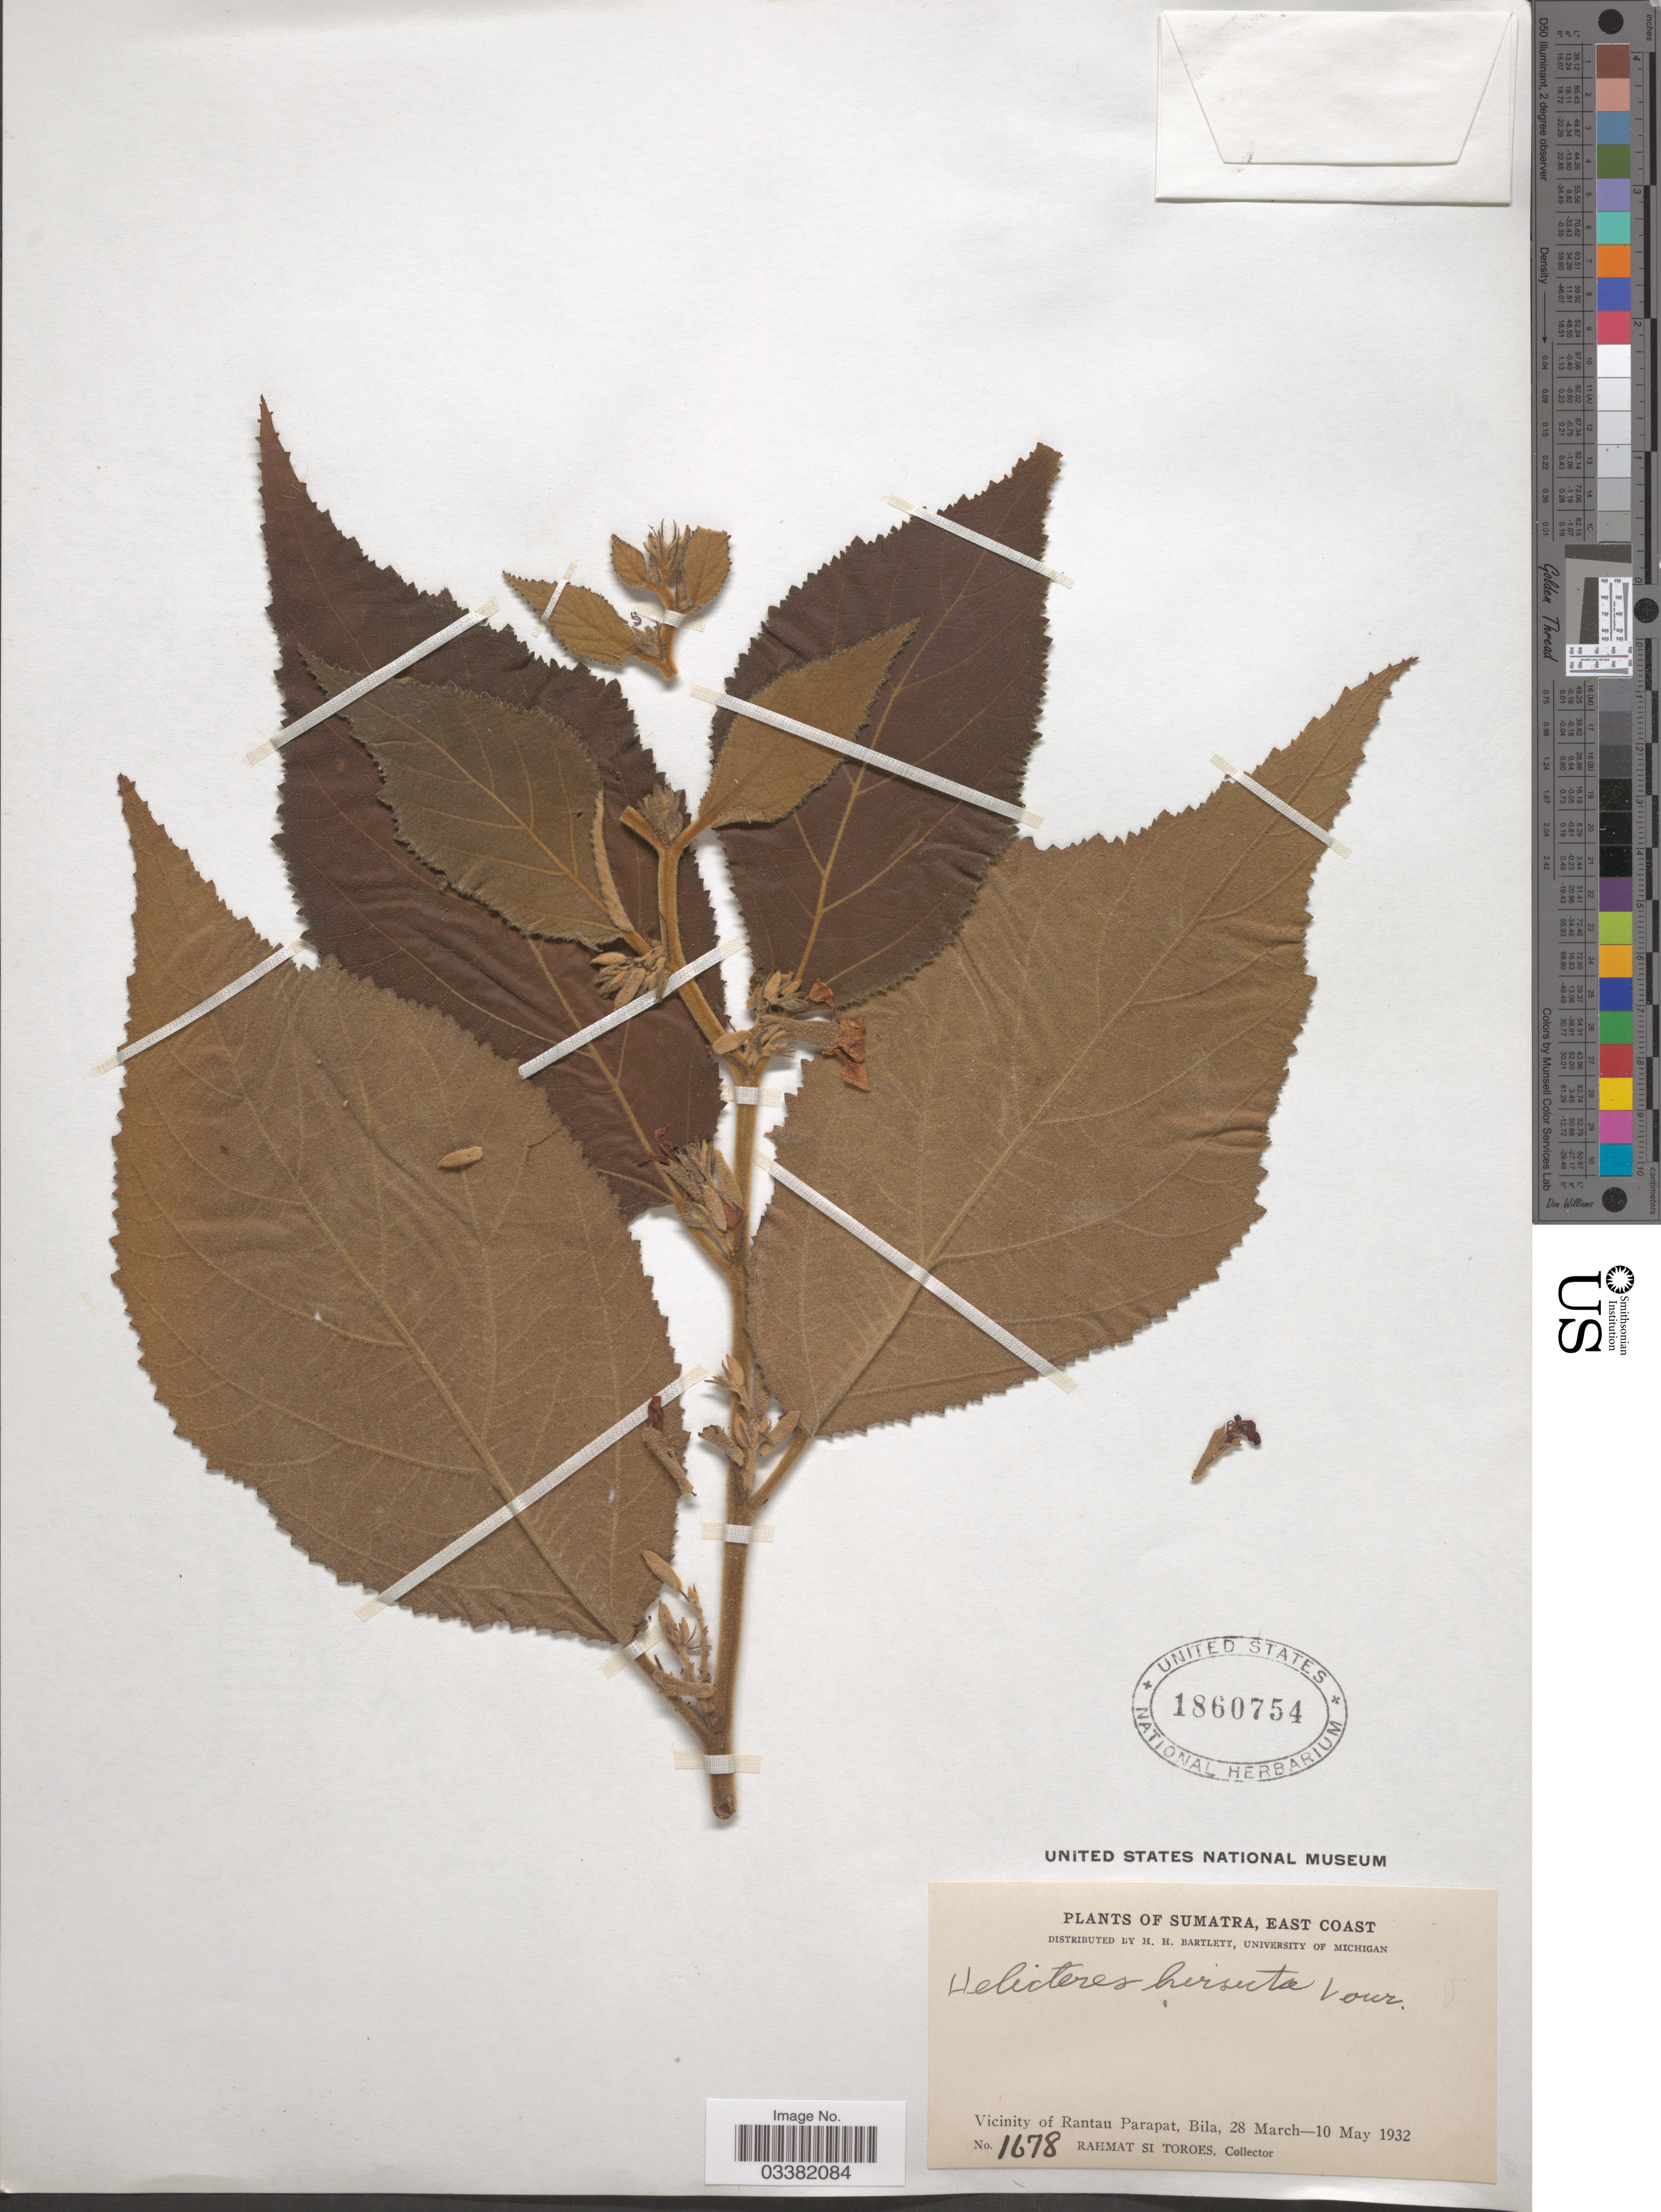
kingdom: Plantae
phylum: Tracheophyta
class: Magnoliopsida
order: Malvales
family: Malvaceae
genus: Helicteres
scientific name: Helicteres hirsuta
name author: Lour.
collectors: Rahmat Si Boeea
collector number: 1678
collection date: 1932-03-28/1932-05-10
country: Indonesia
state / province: Sumatra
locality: East Coast. Vicinity of Rantau Parapat, Bila.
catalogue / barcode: US 1860754